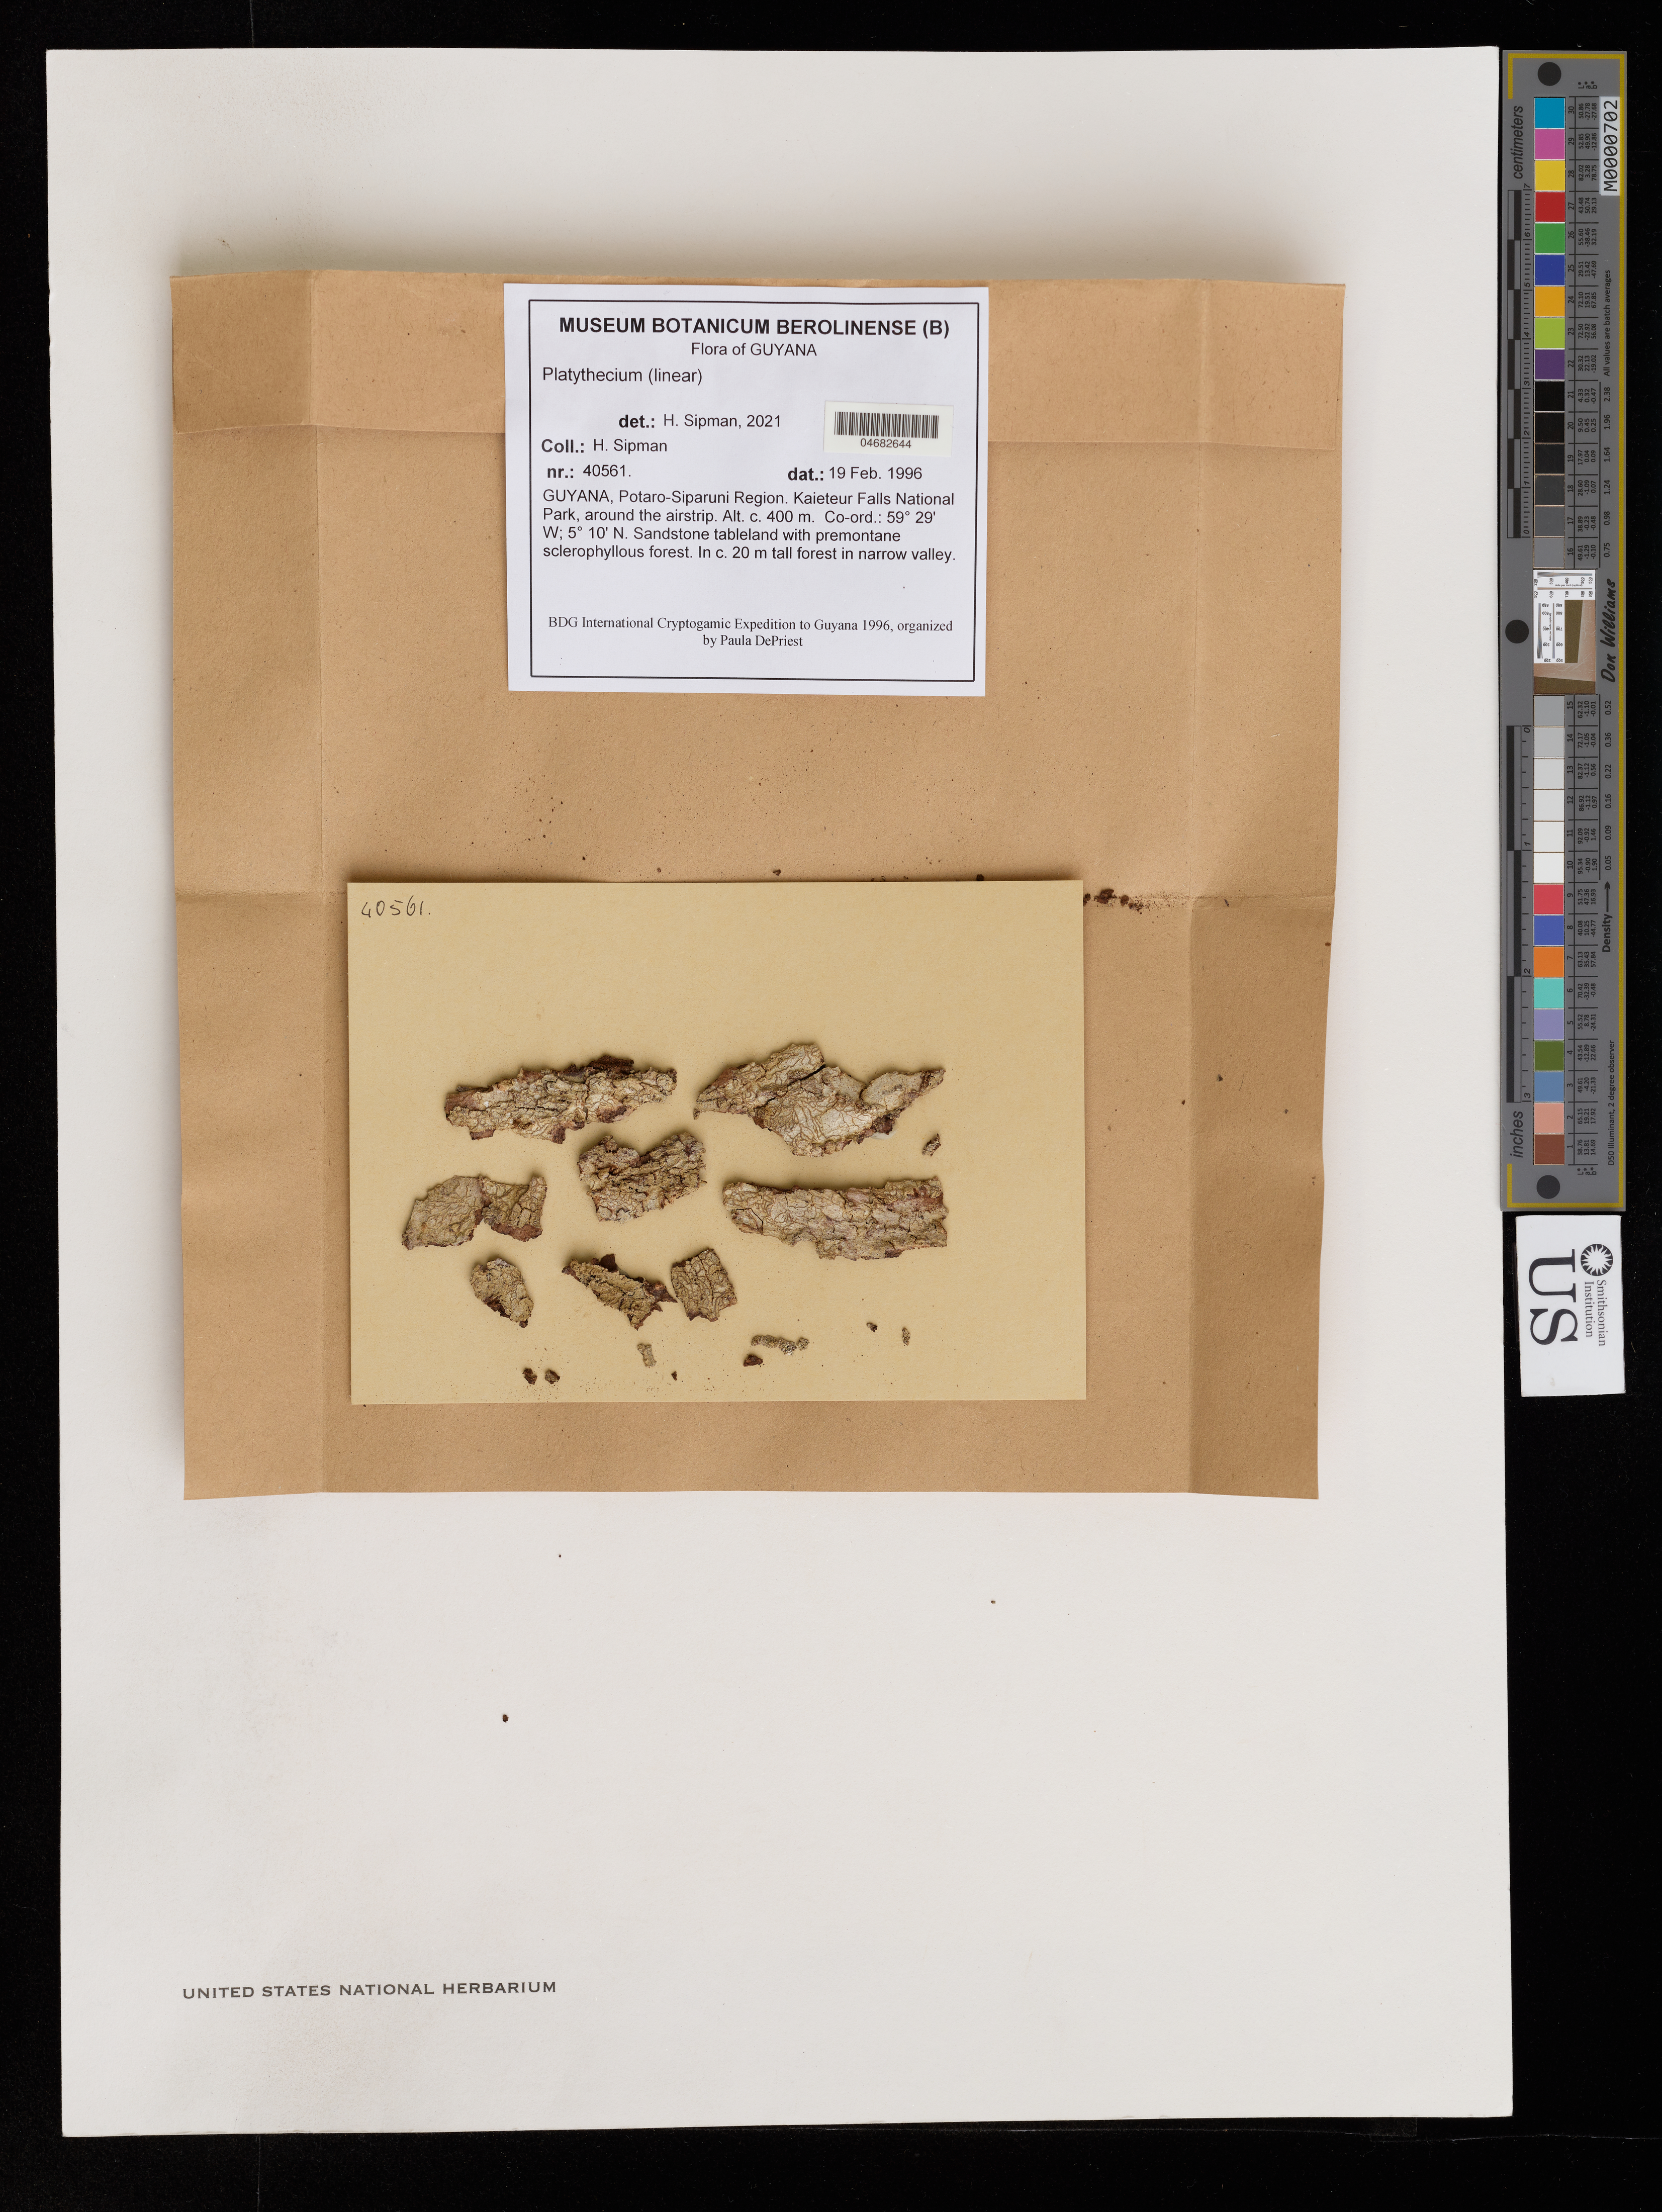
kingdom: Fungi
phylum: Ascomycota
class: Lecanoromycetes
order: Ostropales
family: Graphidaceae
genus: Platythecium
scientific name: Platythecium sp.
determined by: Sipman, H.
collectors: H. Sipman et al.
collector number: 40561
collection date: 1996-02-19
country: Guyana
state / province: Potaro-Siparuni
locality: Kaieteur Falls National Park, around the airstrip.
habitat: Sandstone tableland with premontane sclerophyllous forest. In c. 20 m tall forest in narrow valley.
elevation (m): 400